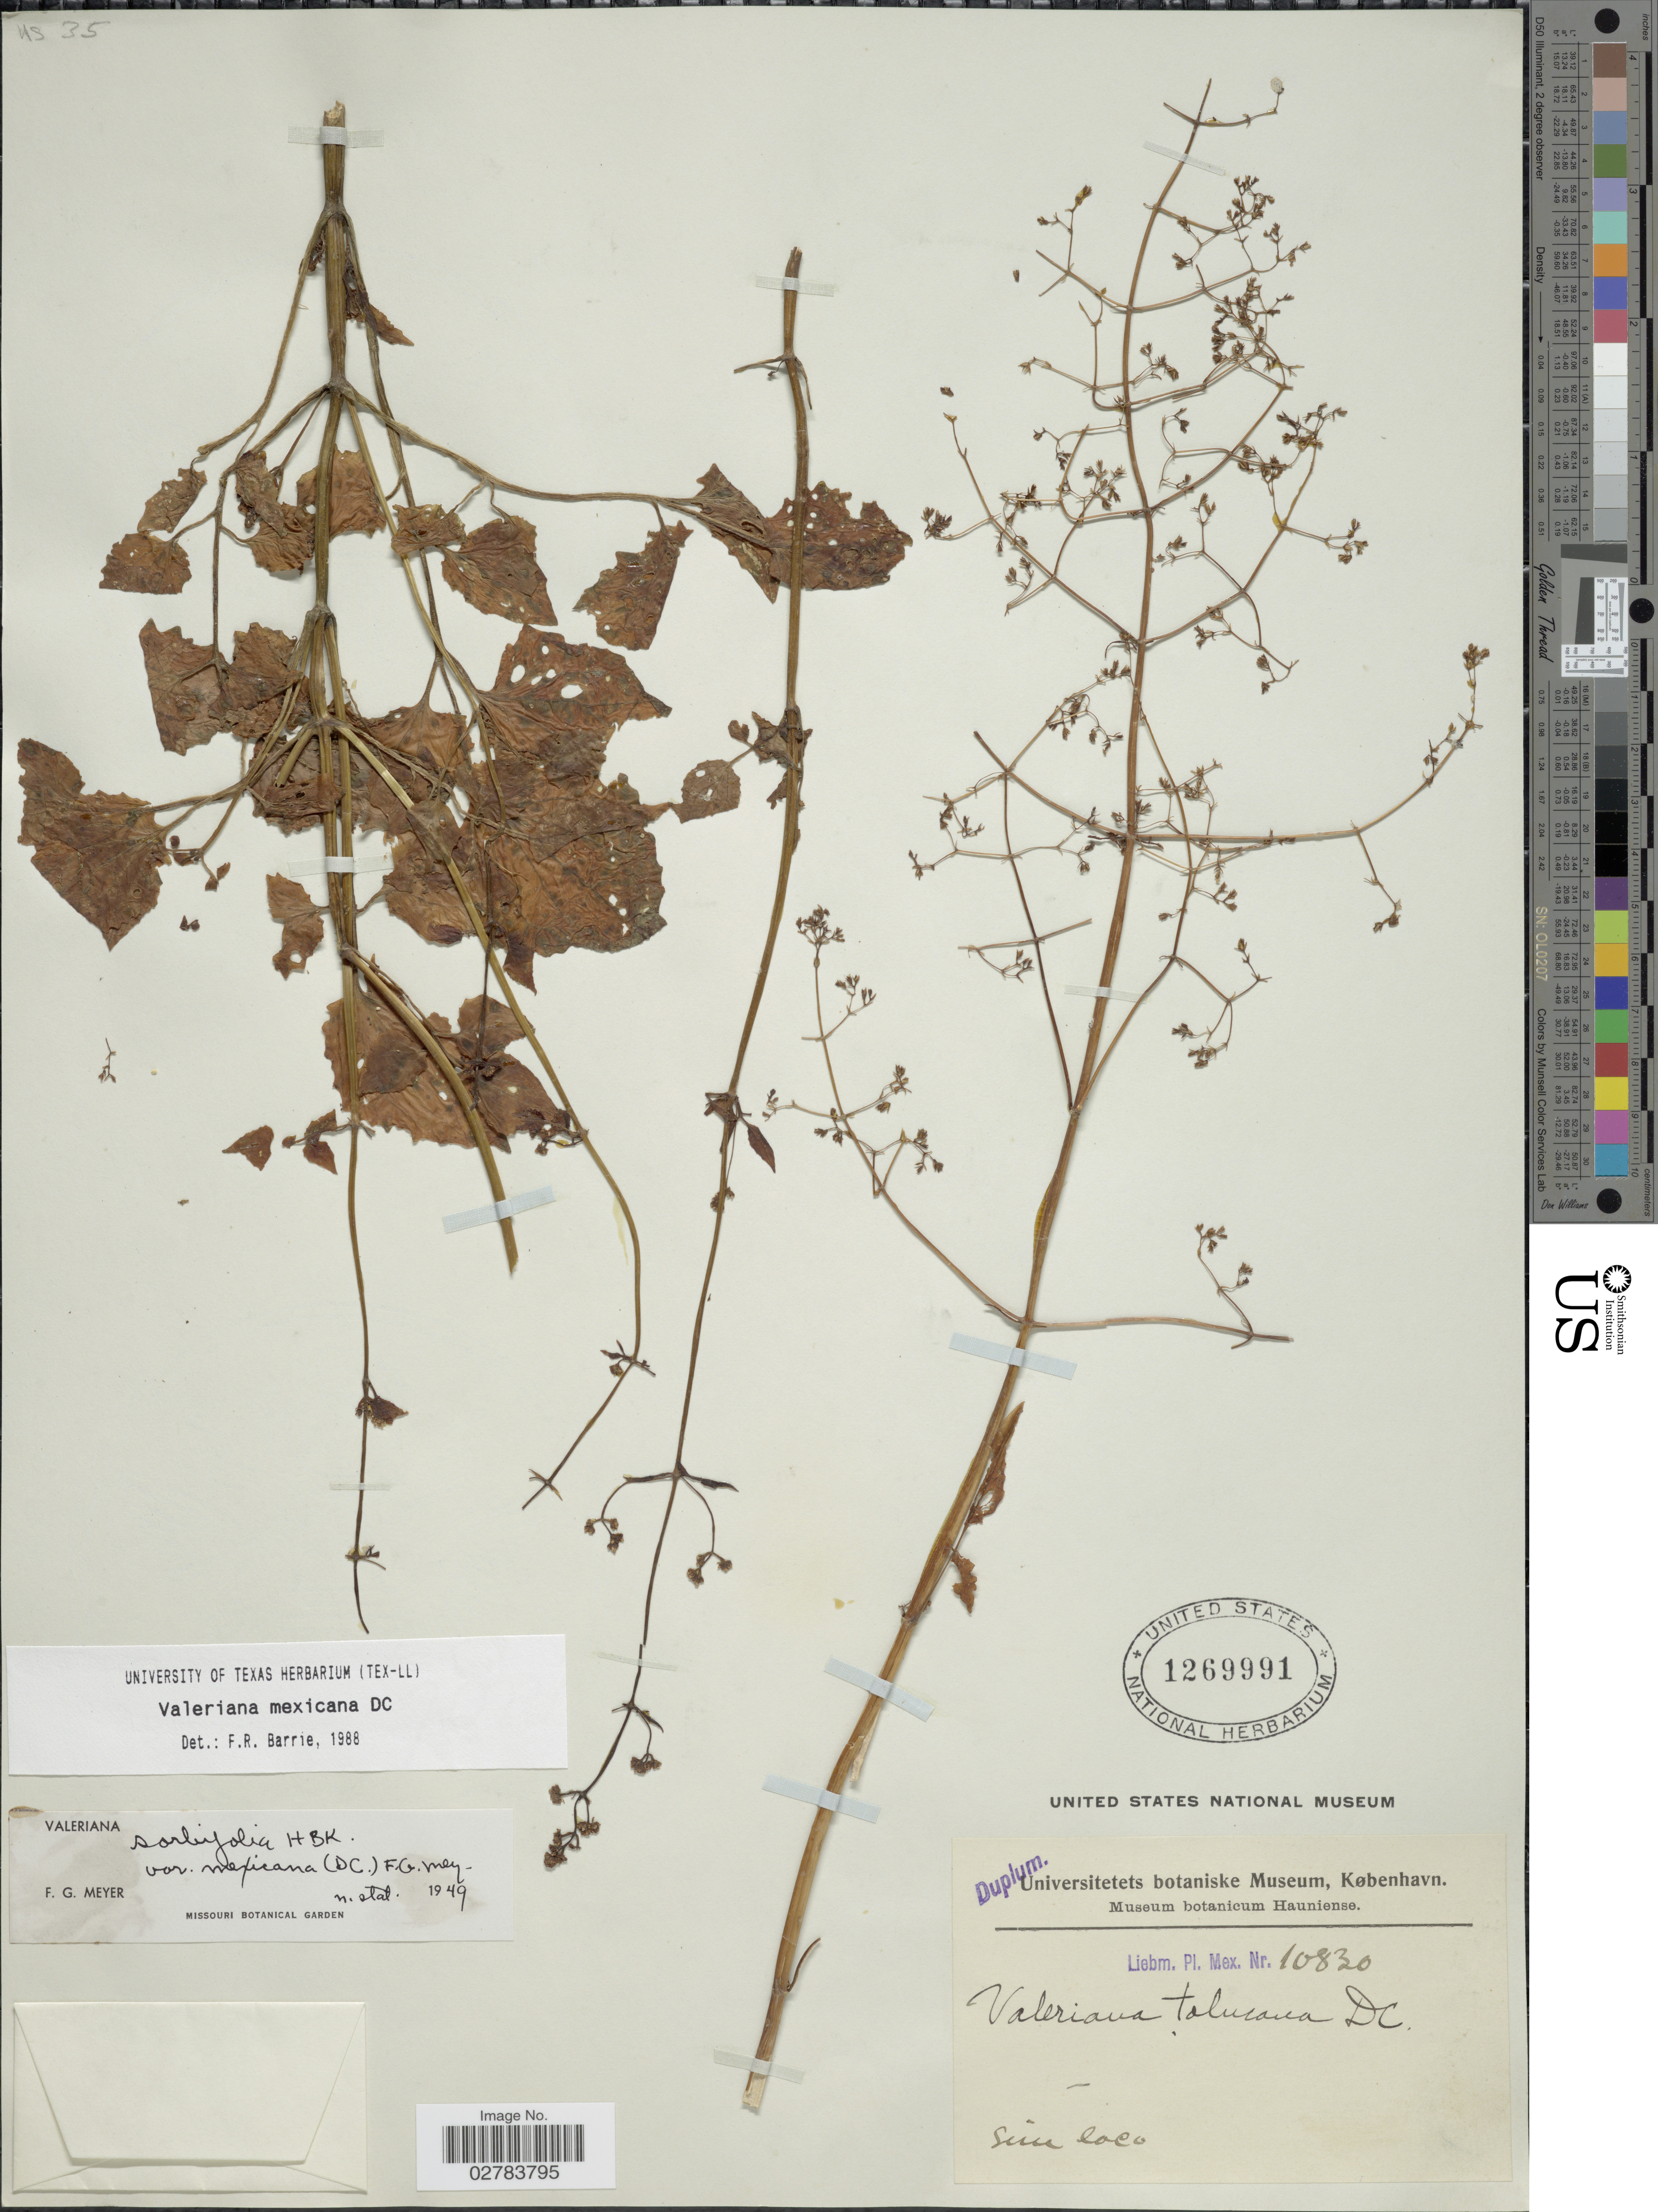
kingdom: Plantae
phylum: Tracheophyta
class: Magnoliopsida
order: Dipsacales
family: Caprifoliaceae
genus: Valeriana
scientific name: Valeriana mexicana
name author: DC.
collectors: Liebm.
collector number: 10830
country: Mexico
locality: Sin. loco. [interpreted]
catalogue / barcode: US 1269991